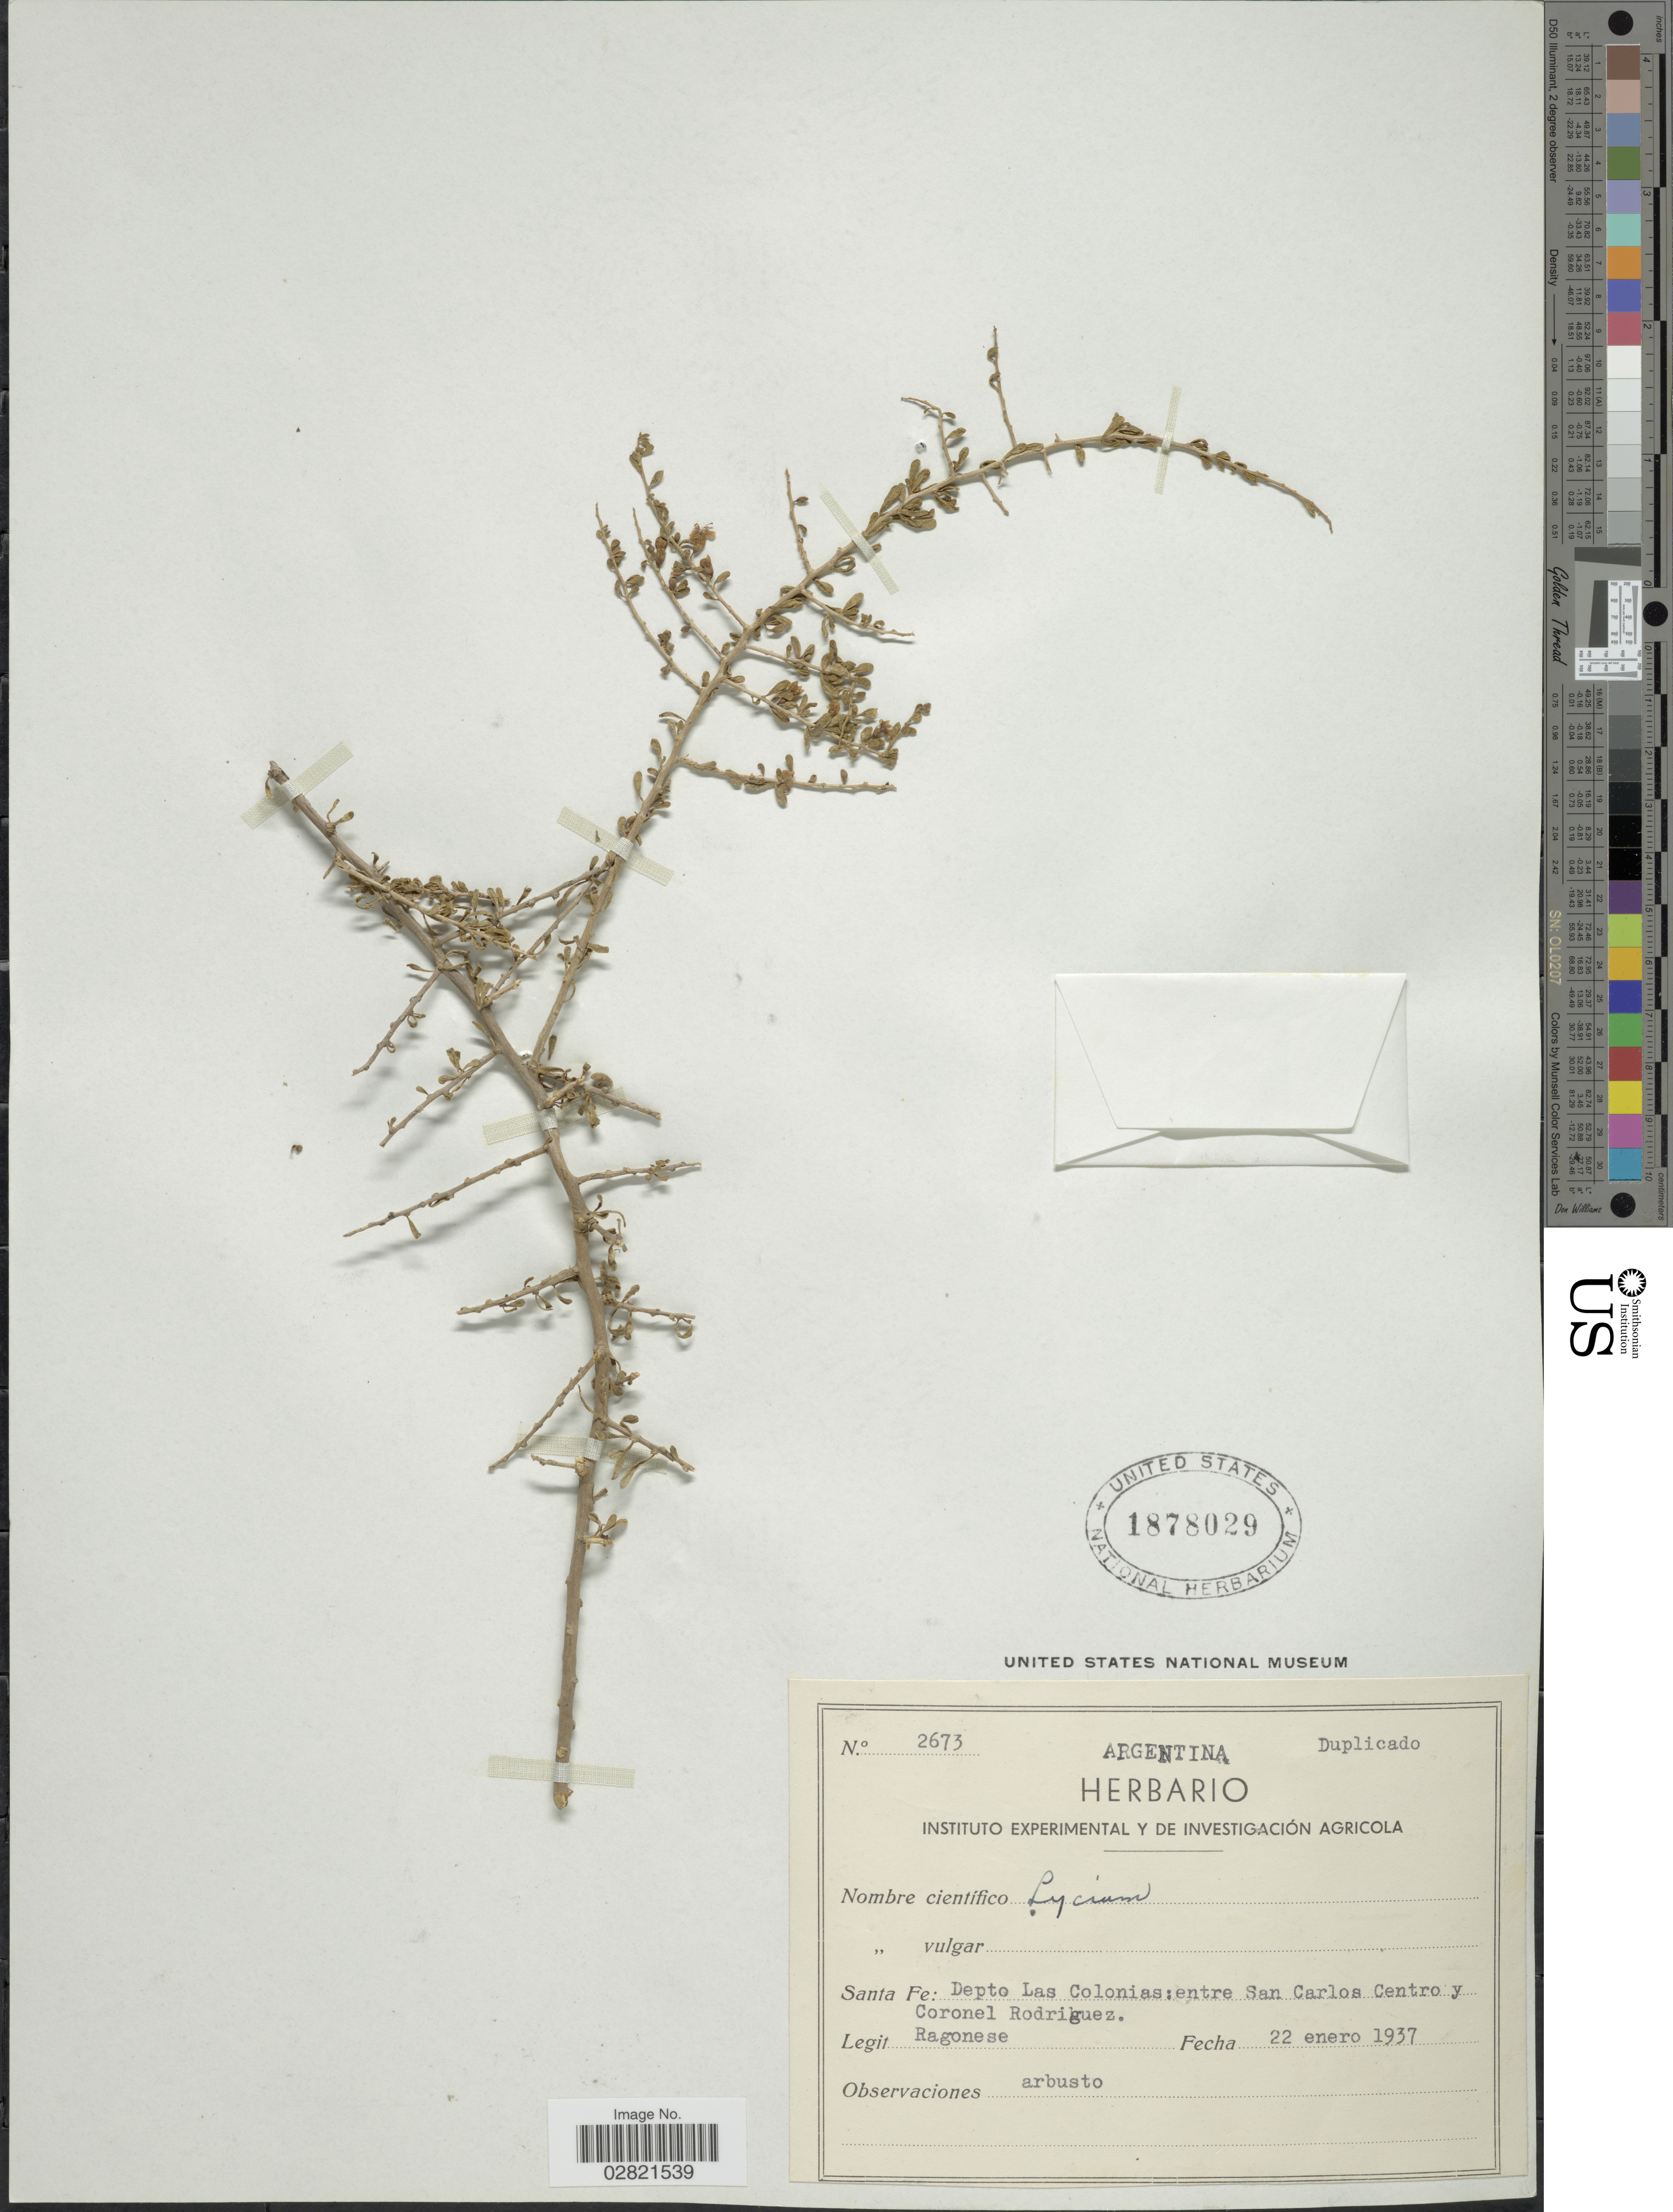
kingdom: Plantae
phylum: Tracheophyta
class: Magnoliopsida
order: Solanales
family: Solanaceae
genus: Lycium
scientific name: Lycium sp.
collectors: Ragonese, --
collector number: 2673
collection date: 1937-01-22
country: Argentina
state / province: Santa Fe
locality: Santa Fe: Depto Las Colonias: entre San Carlos Centro y Coronel Rodriguez.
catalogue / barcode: US 1878029